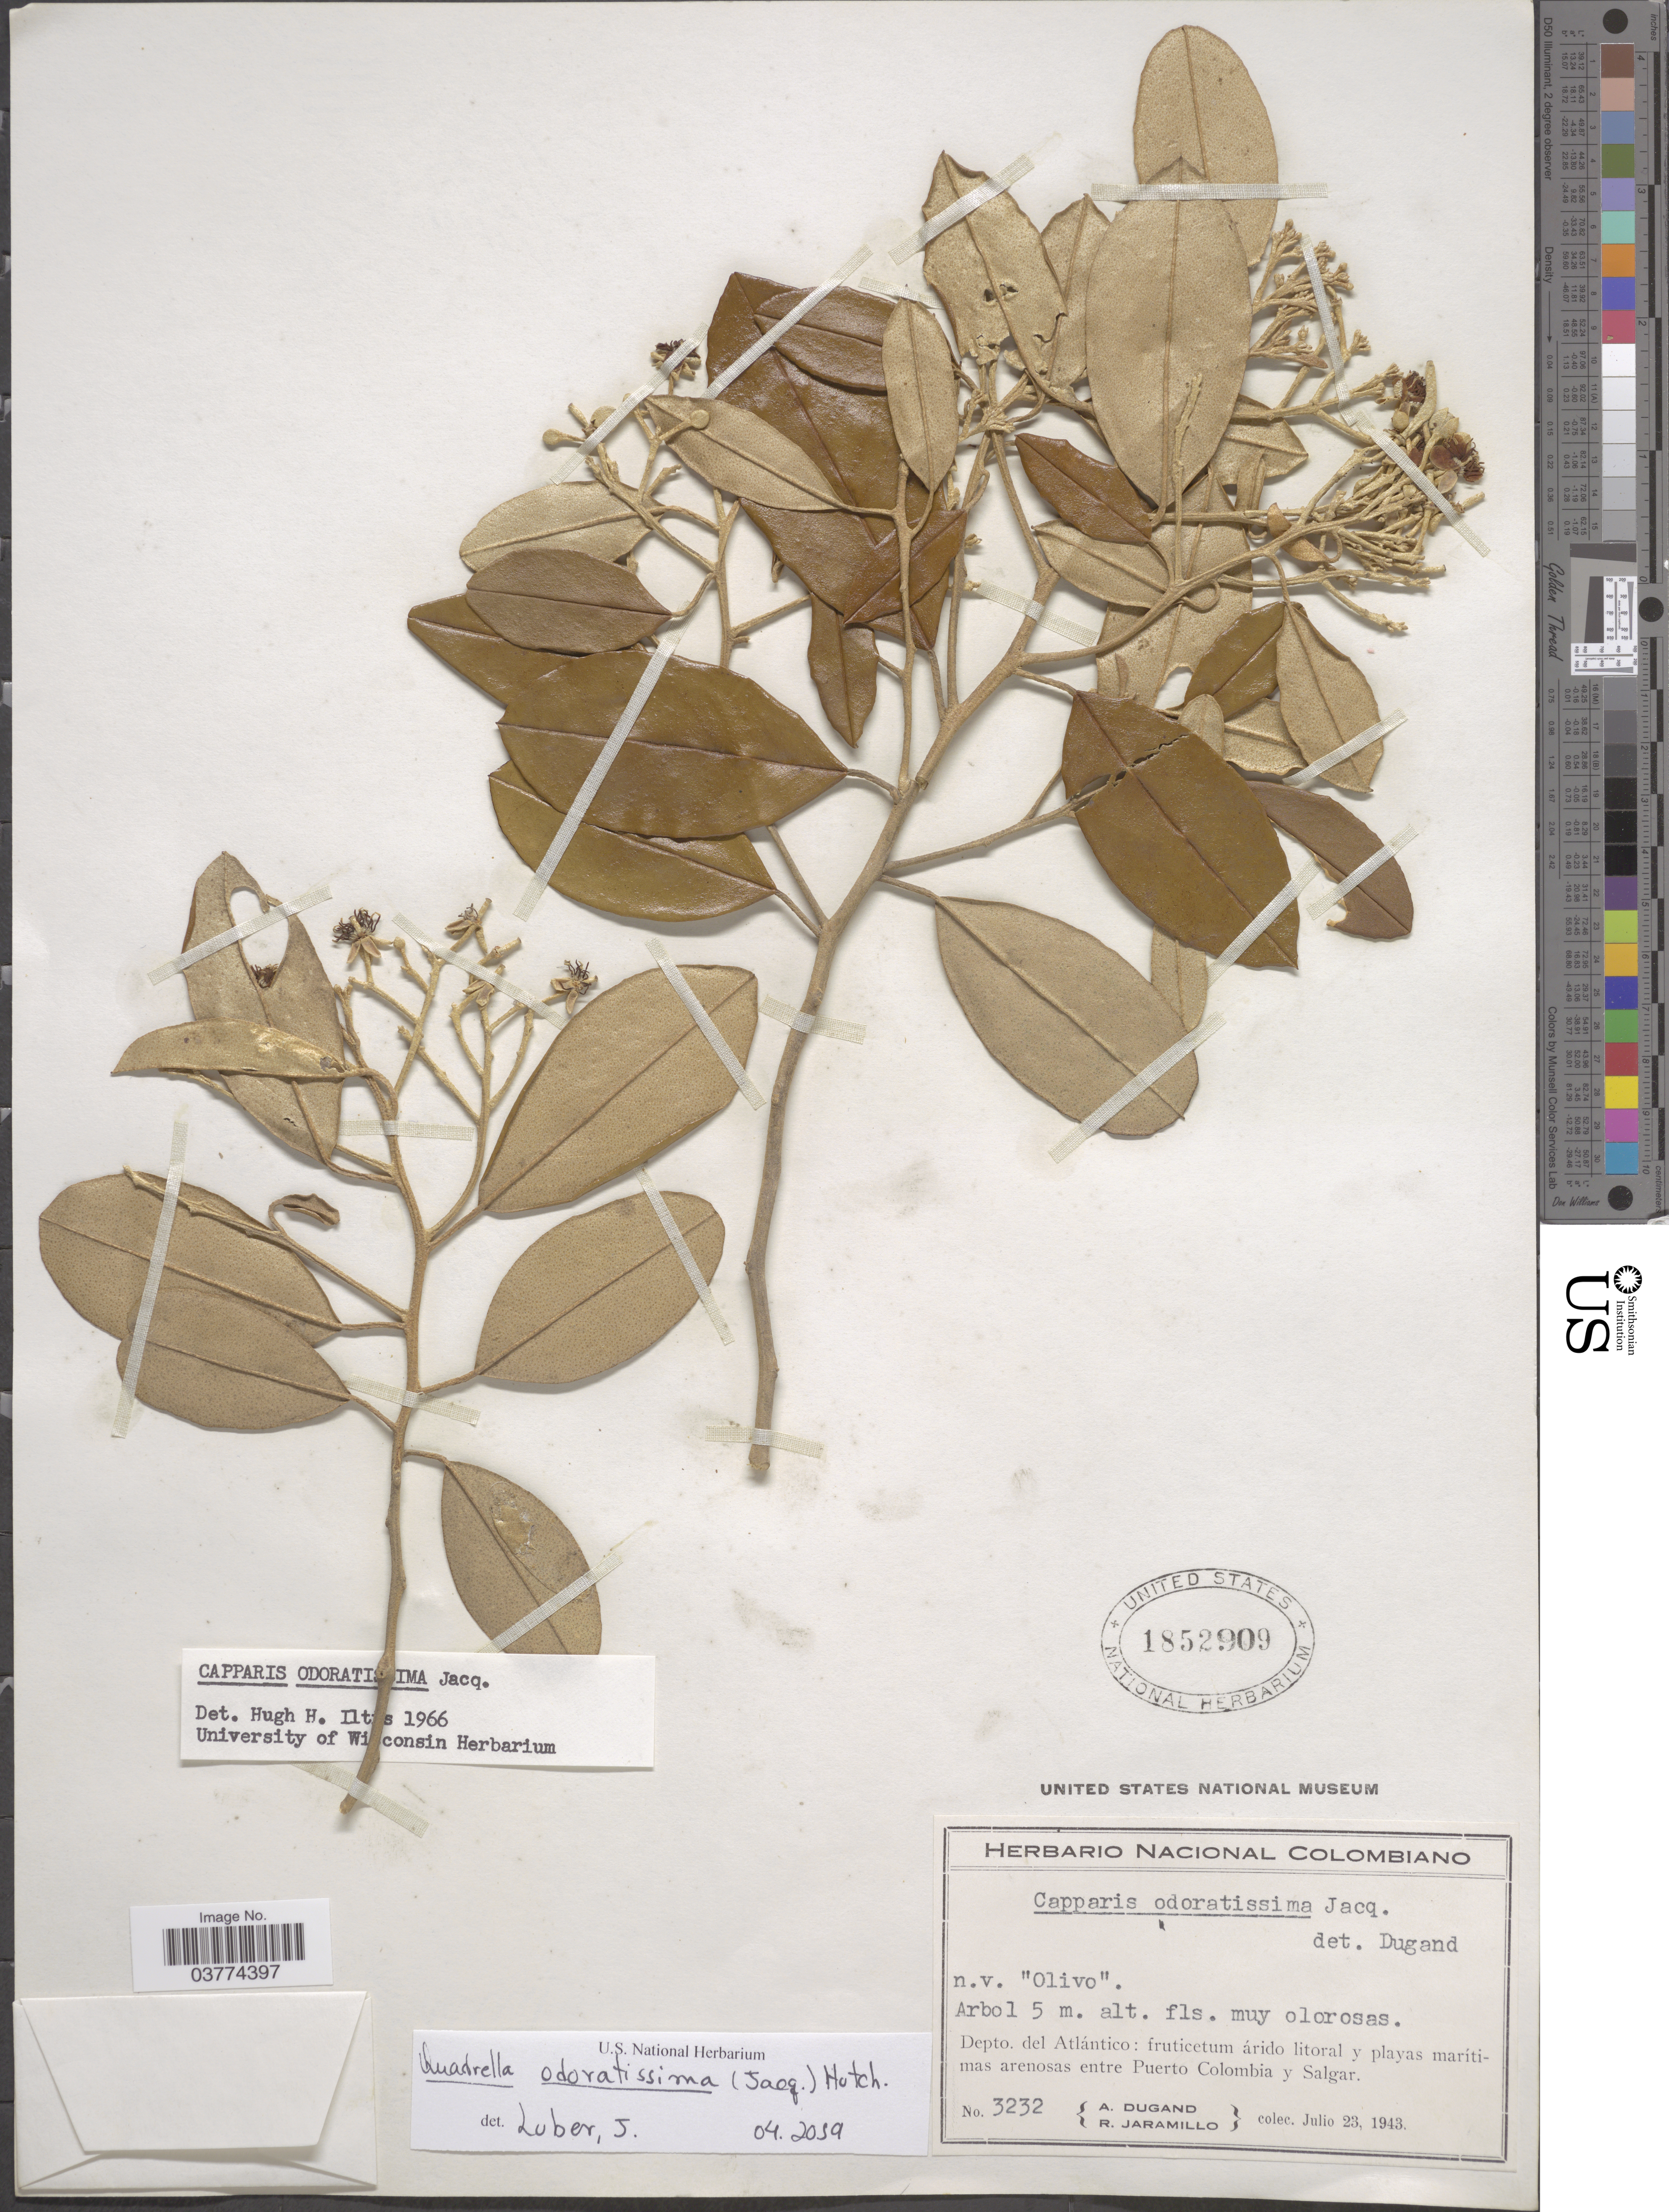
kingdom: Plantae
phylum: Tracheophyta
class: Magnoliopsida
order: Brassicales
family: Capparaceae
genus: Quadrella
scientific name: Quadrella odoratissima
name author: (Jacq.) Hutch.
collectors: A. Dugand & R. Jaramillo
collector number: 3232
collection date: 1943-07-23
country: Colombia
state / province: Atlántico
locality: Depto. del Atlántico: fruticetum árido litoral y playas marítimas arenosas entre Puerto Colombia y Salgar.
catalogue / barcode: US 1852909